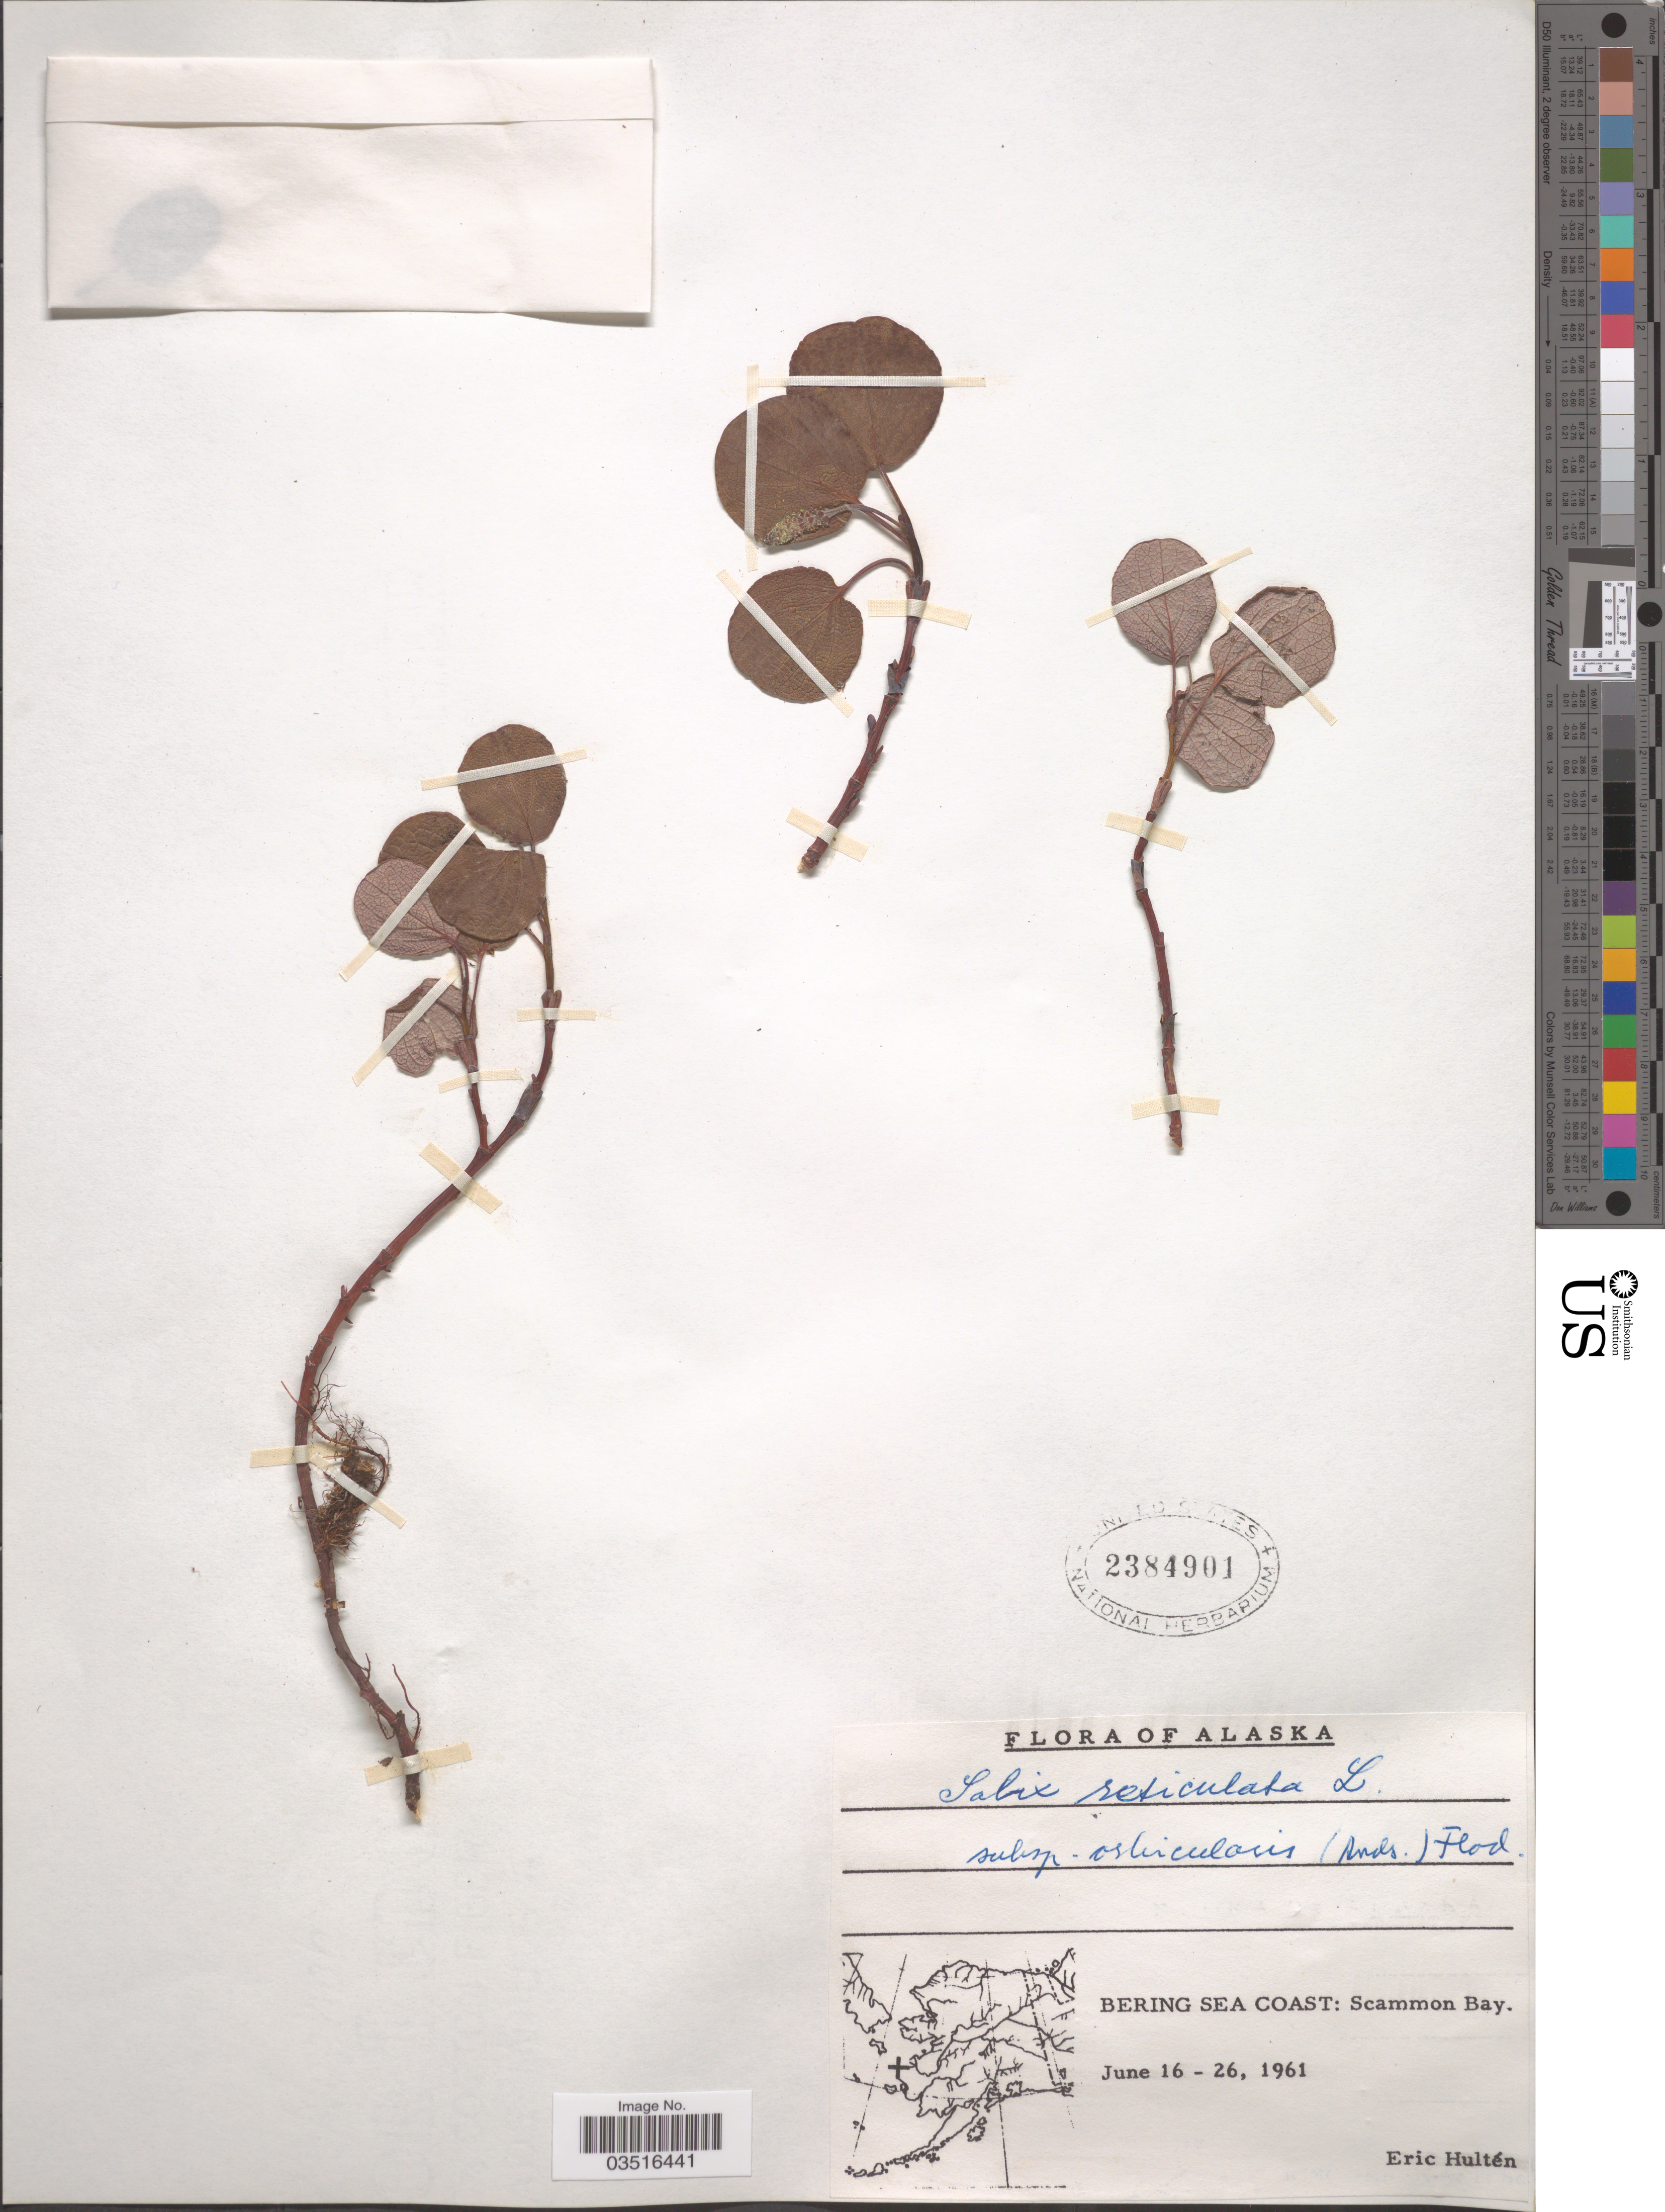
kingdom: Plantae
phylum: Tracheophyta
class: Magnoliopsida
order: Malpighiales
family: Salicaceae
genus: Salix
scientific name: Salix reticulata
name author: L.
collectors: E. G. Hultén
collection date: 1961-06-16/1961-06-26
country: United States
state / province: Alaska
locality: Bering Sea Coast: Scammon Bay.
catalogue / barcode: US 2384901